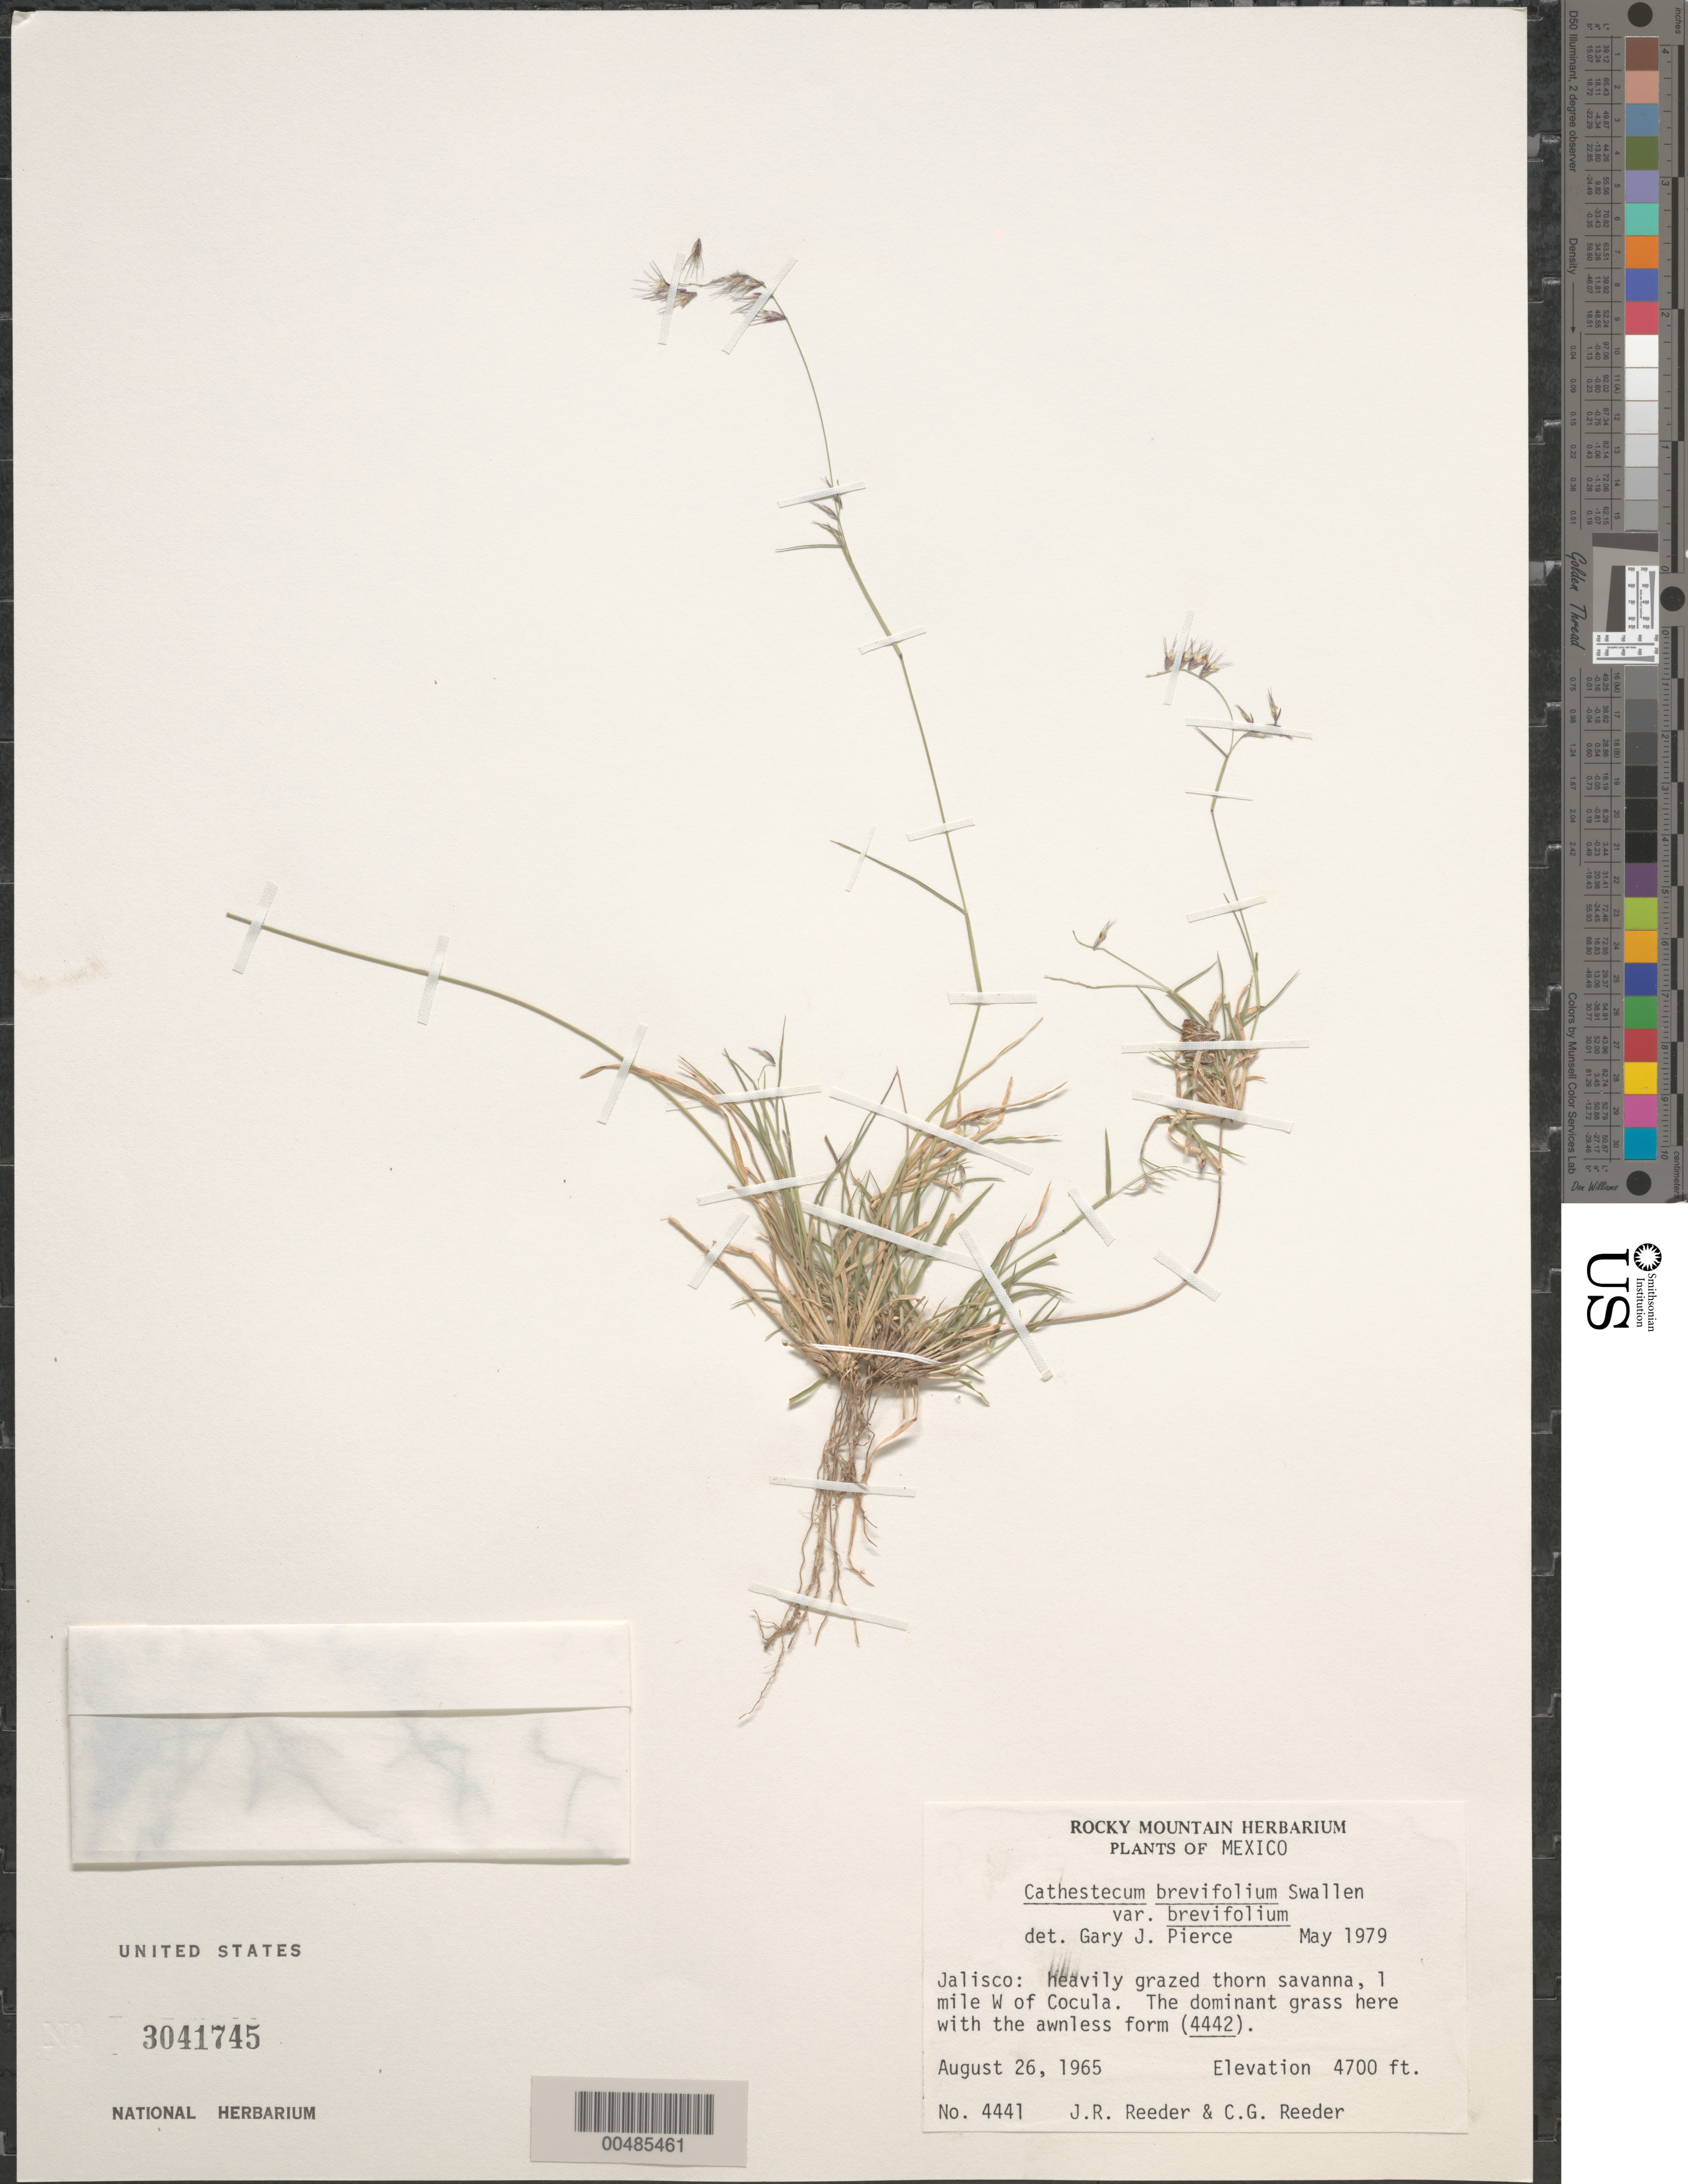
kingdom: Plantae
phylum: Tracheophyta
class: Liliopsida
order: Poales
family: Poaceae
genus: Cathestecum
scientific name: Cathestecum brevifolium var. brevifolium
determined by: Pierce, G. J.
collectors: J. R. Reeder & C. G. Reeder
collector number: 4441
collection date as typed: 26 Aug 1965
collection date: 1965-08-26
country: Mexico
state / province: Jalisco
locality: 1 mi W of Cocula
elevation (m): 1433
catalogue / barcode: US 3041745